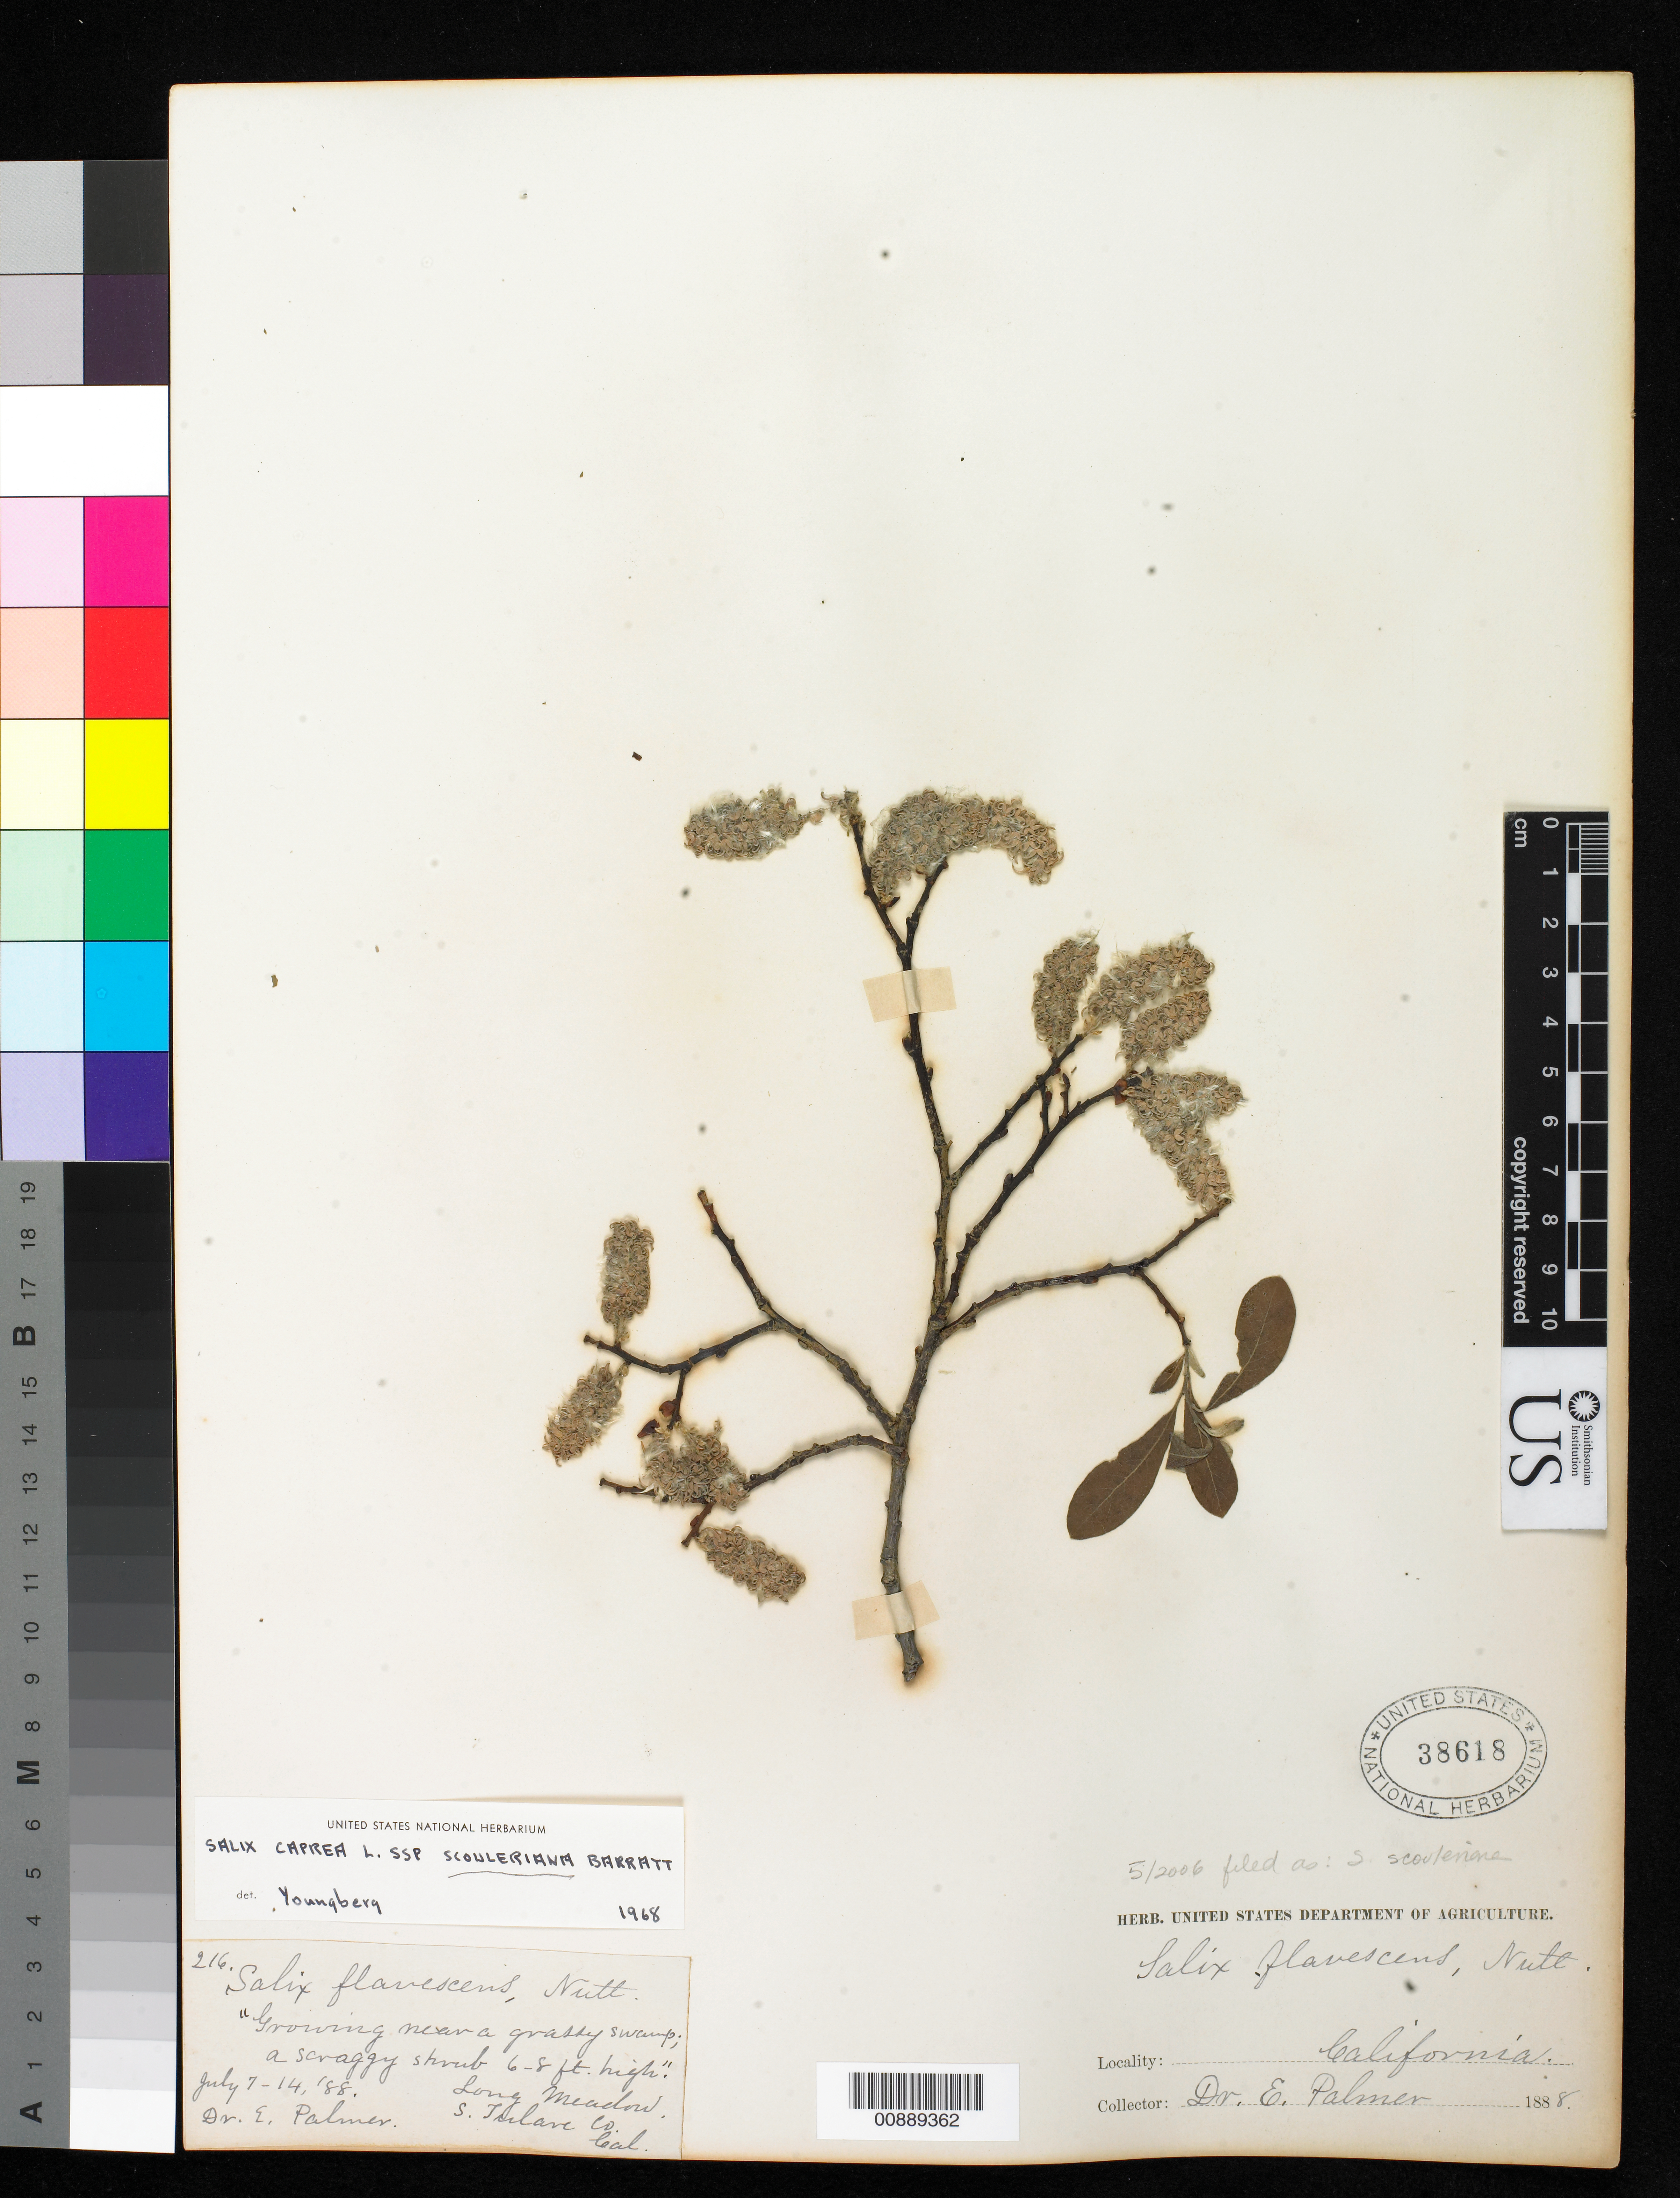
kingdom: Plantae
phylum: Tracheophyta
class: Magnoliopsida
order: Malpighiales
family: Salicaceae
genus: Salix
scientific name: Salix scouleriana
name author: Barratt ex Hook.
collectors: E. Palmer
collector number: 216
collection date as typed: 07 Jul 1888 to 14 Jul 1888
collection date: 1888-07-07/1888-07-14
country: United States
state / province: California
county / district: Tulare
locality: Long Meadow, S. Tulare County, California.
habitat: Growing near grassy swamp.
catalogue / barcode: US 38618